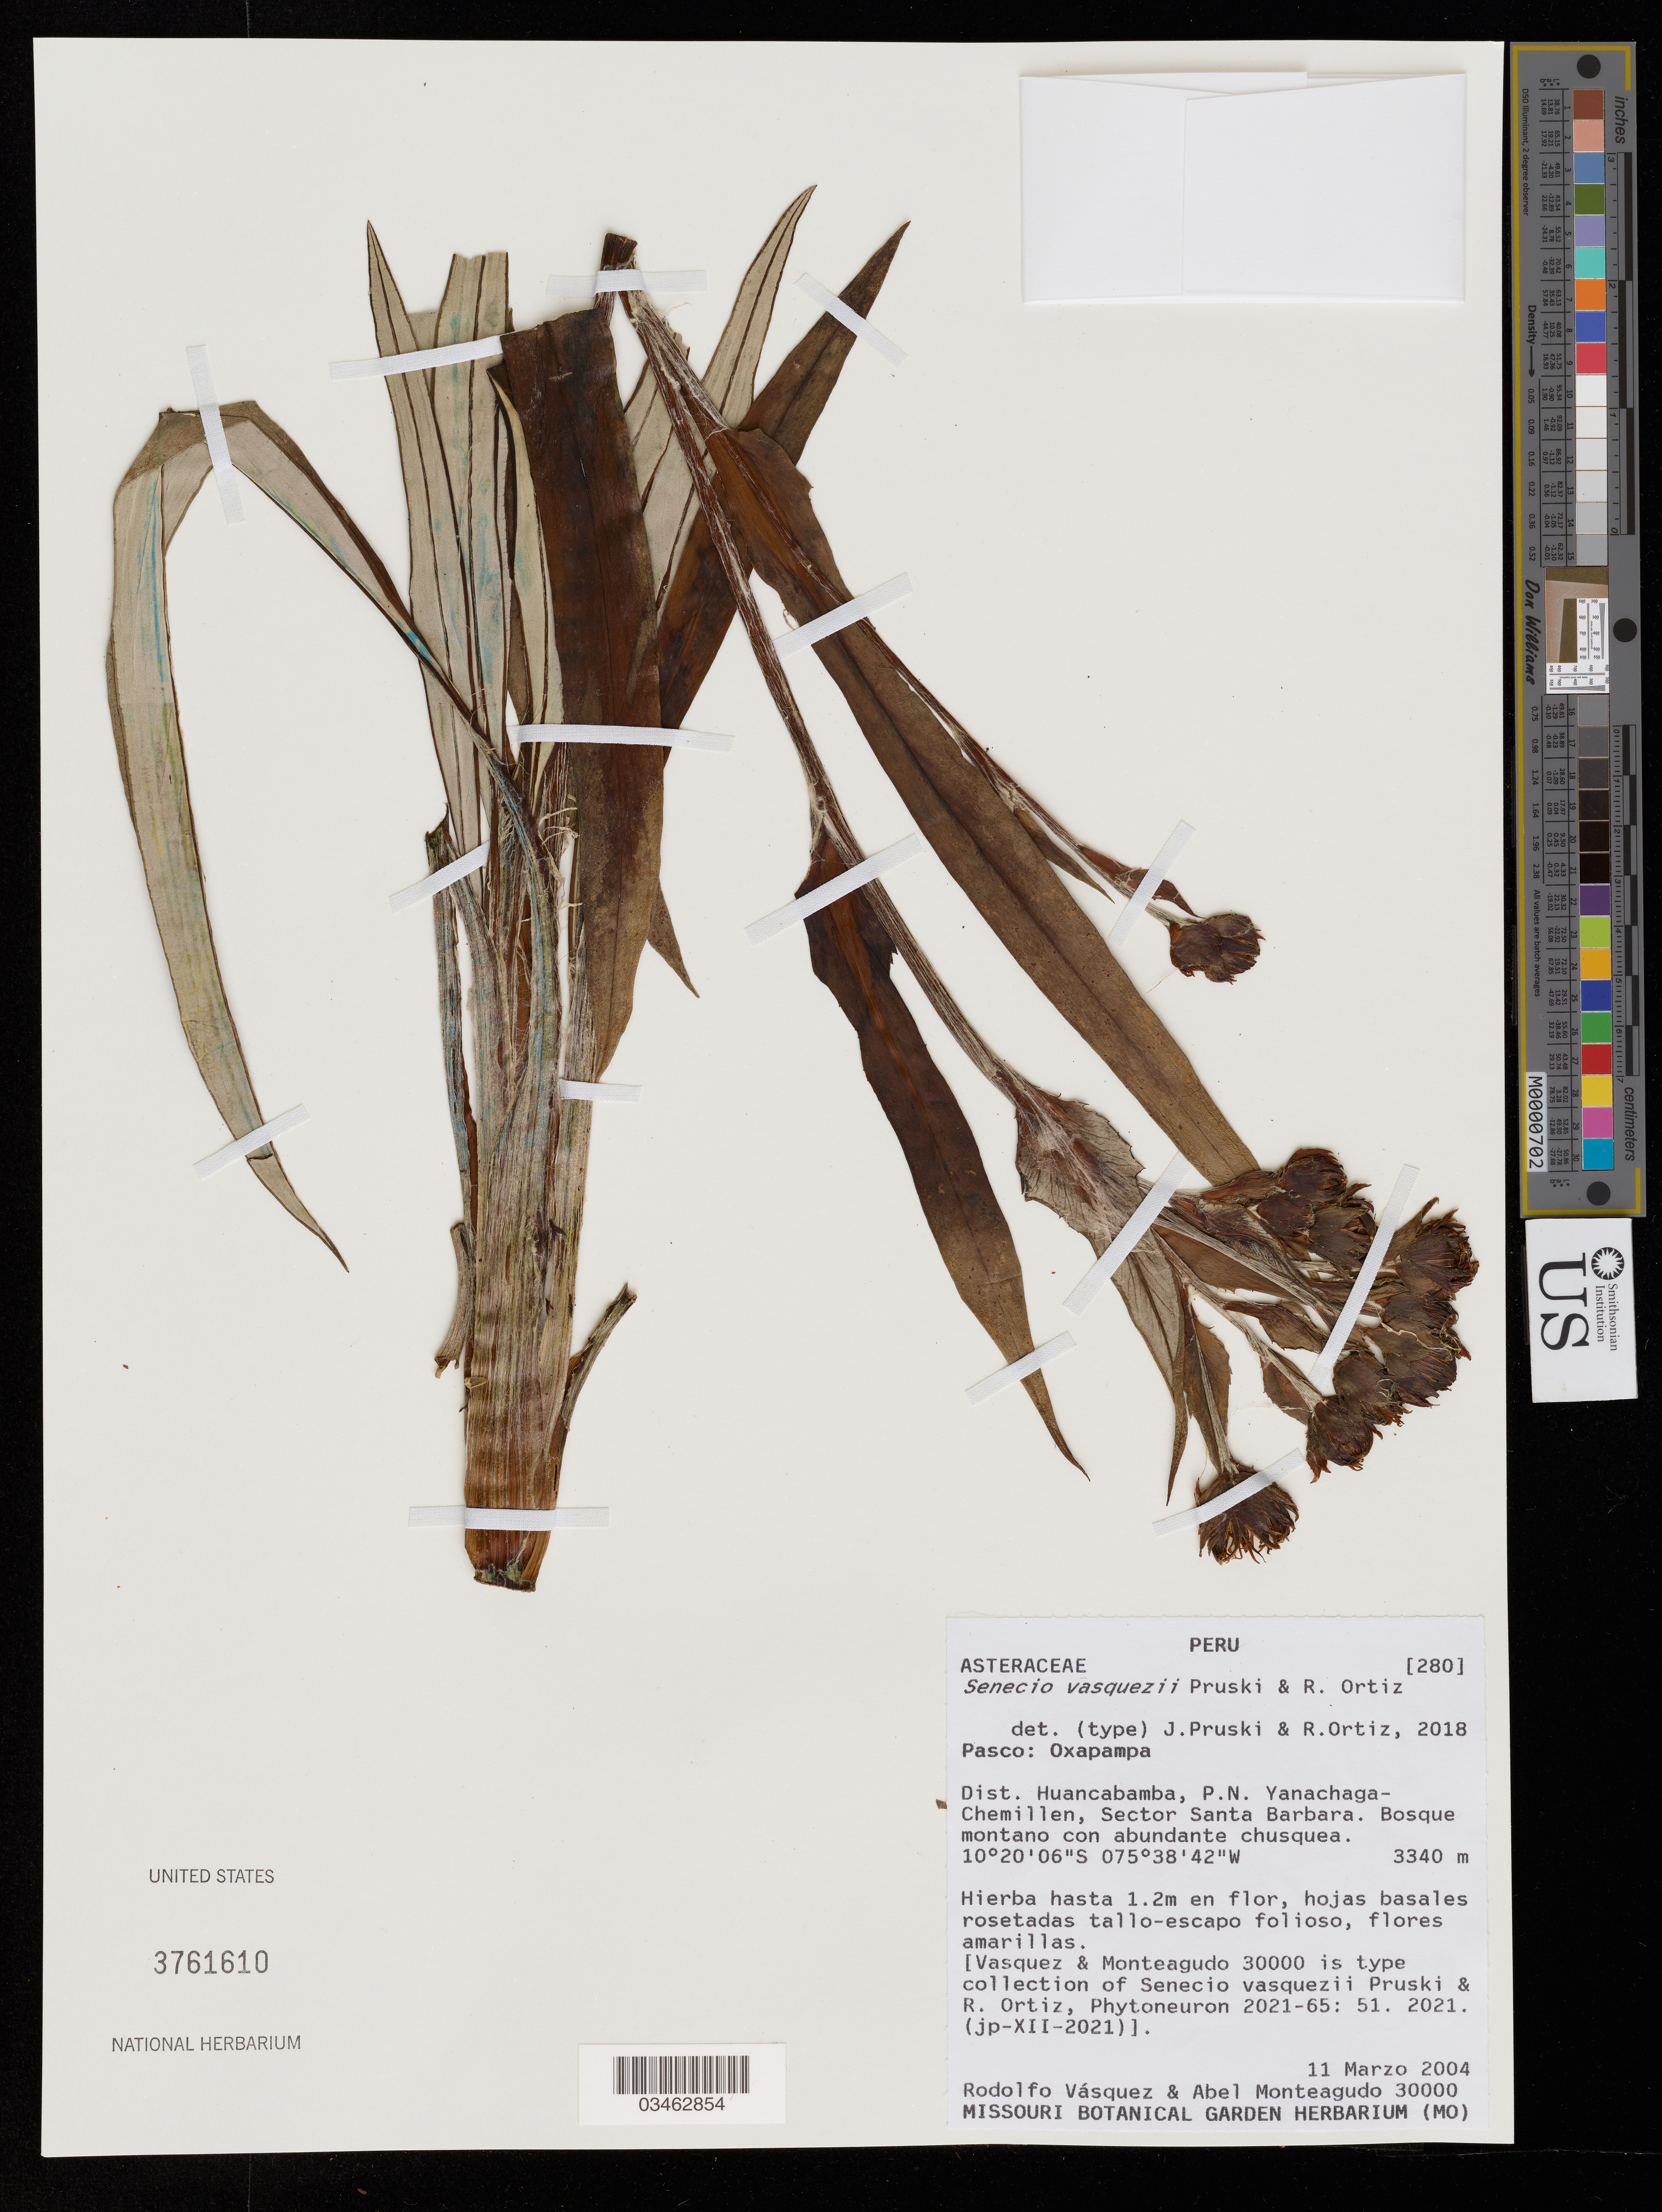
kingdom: Plantae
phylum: Tracheophyta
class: Magnoliopsida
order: Asterales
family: Asteraceae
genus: Senecio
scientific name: Senecio vasquezii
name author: Pruski & R. Ortiz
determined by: Pruski, J. F.; Ortiz, R. C.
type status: Isotype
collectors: R. Vásquez & A. Monteagudo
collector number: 30000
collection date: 2004-03-11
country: Peru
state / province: Pasco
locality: Oxapampa, Dist. Huancabamba, P. N. Yanachaga-Chemillen, Sector Santa Barbara.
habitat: Bosque montano con abundante chusquea.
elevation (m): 3340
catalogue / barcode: US 3761610